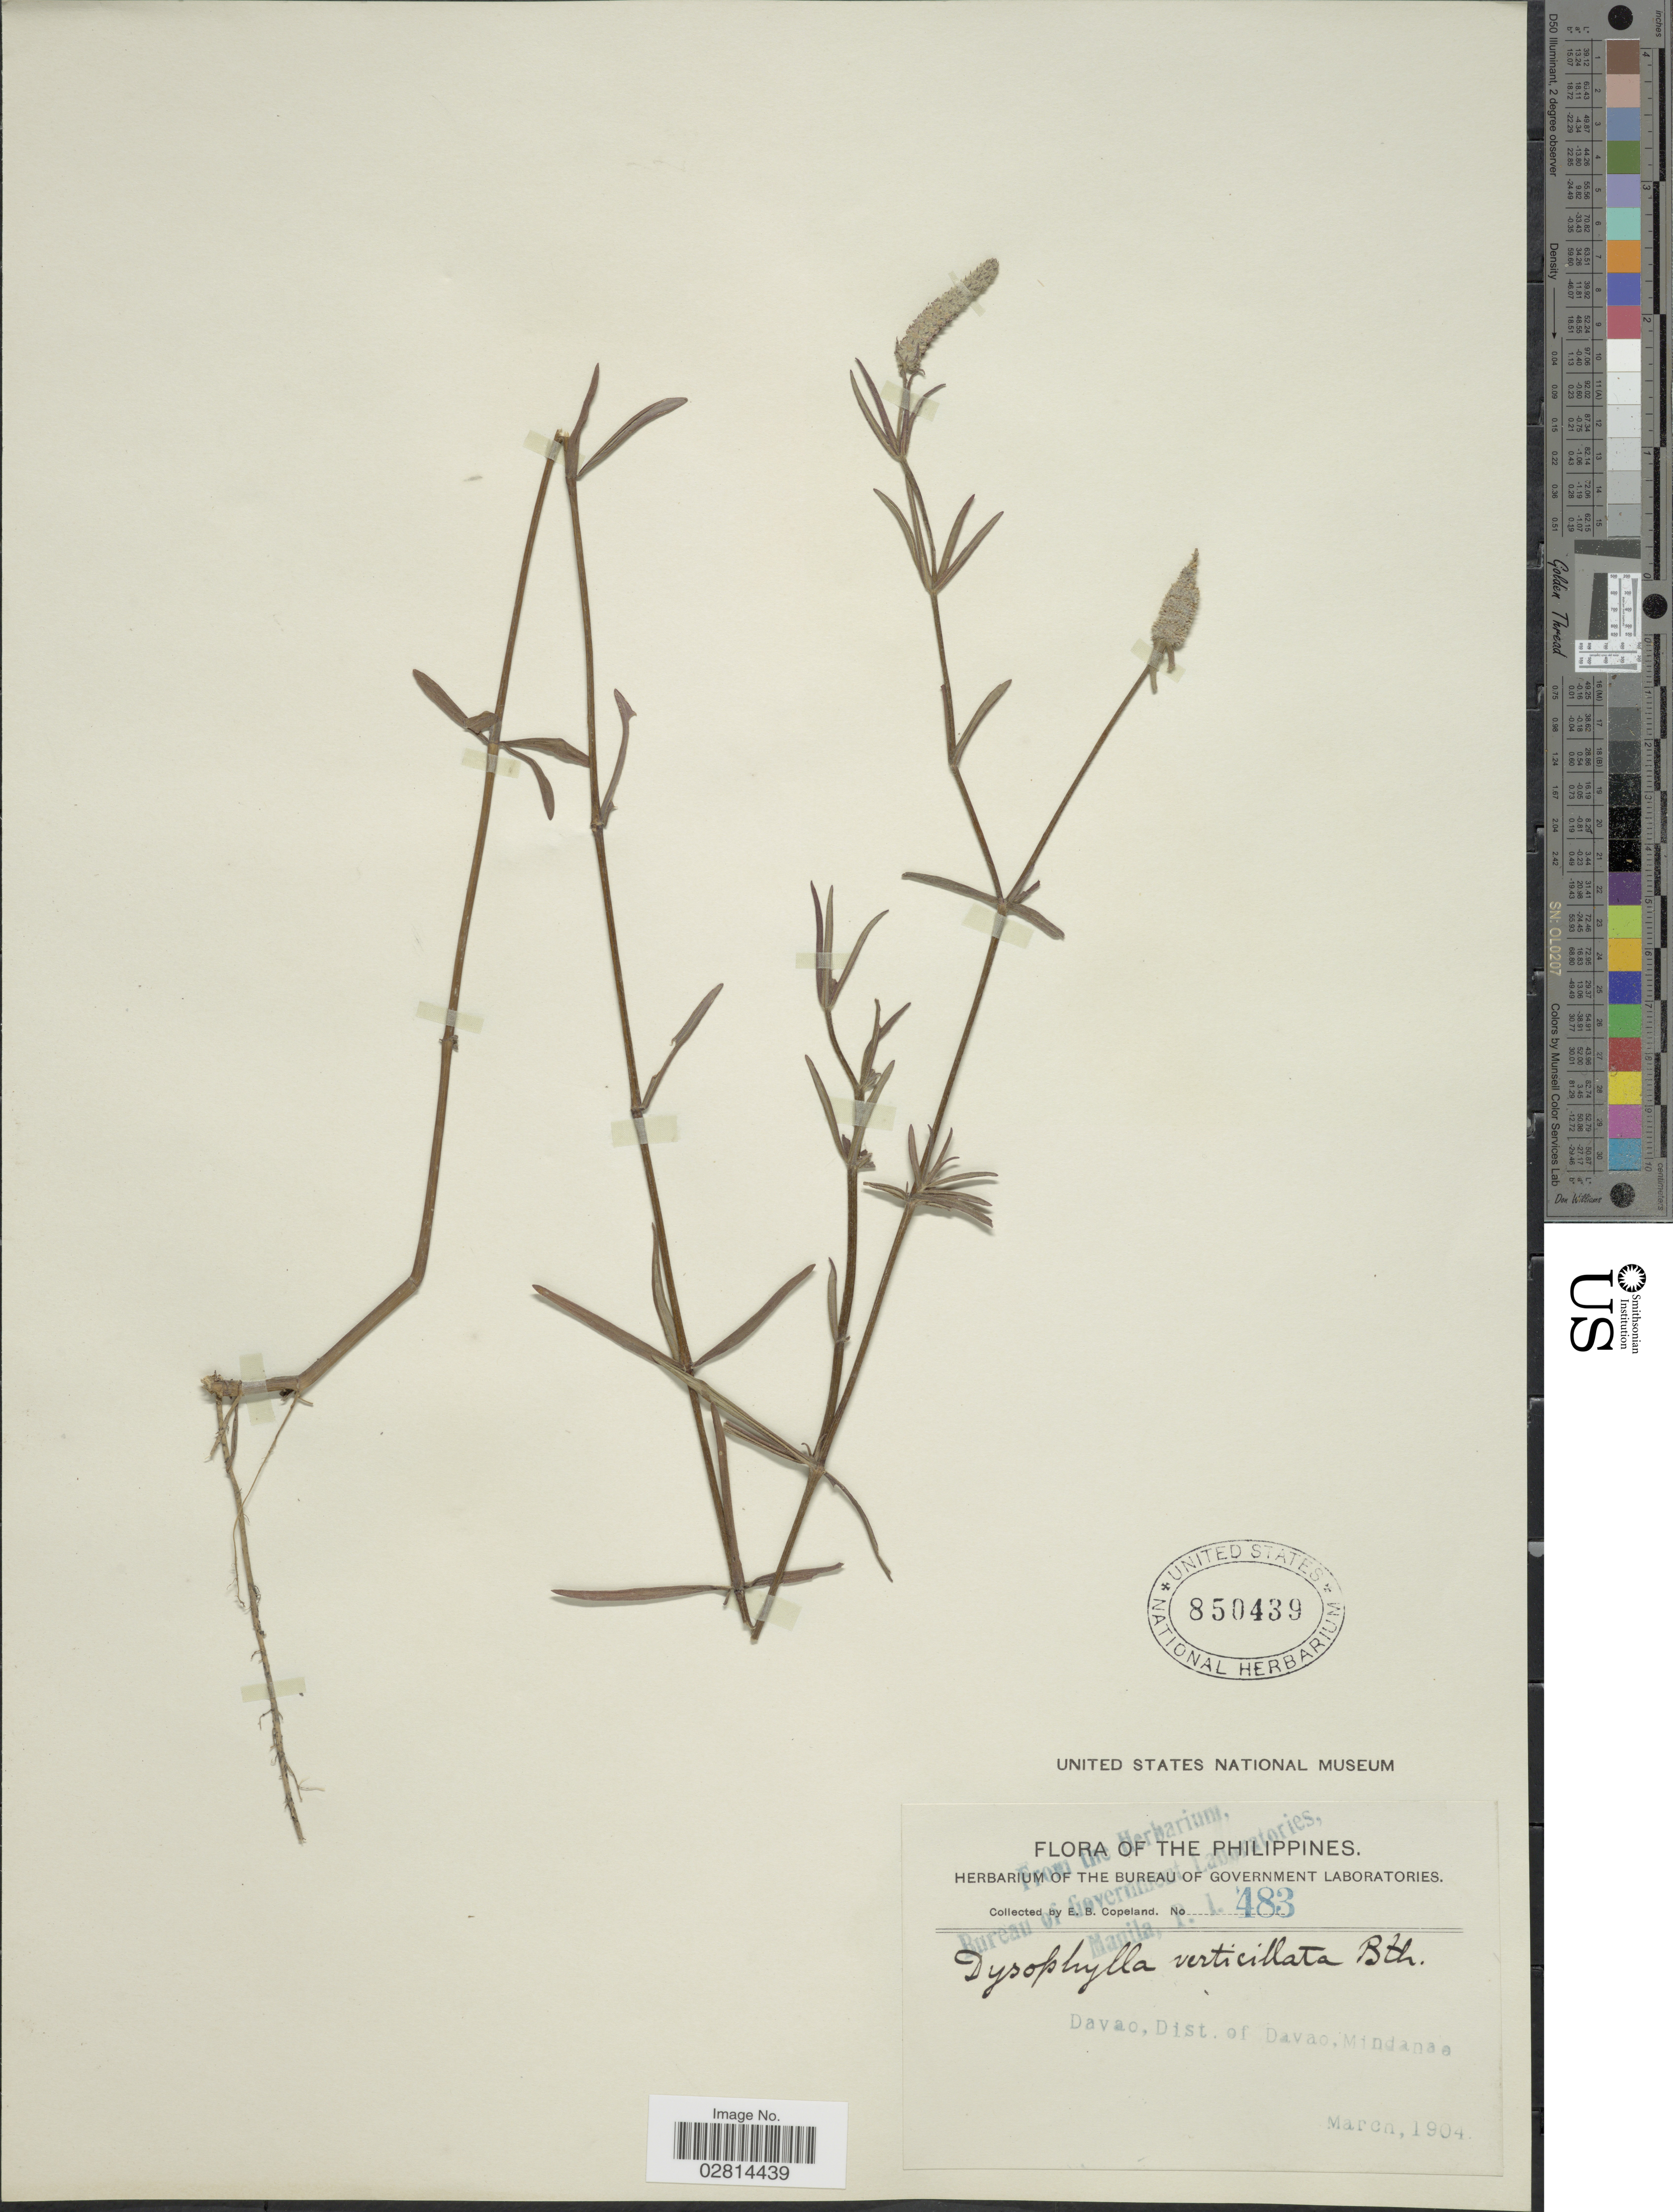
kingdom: Plantae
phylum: Tracheophyta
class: Magnoliopsida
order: Lamiales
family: Lamiaceae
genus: Pogostemon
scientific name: Pogostemon stellatus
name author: (Lour.) Kuntze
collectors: E. B. Copeland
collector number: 483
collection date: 1904-03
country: Philippines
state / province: Davao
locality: Davao, Dist. of Davao. Mindanao.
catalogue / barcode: US 850439